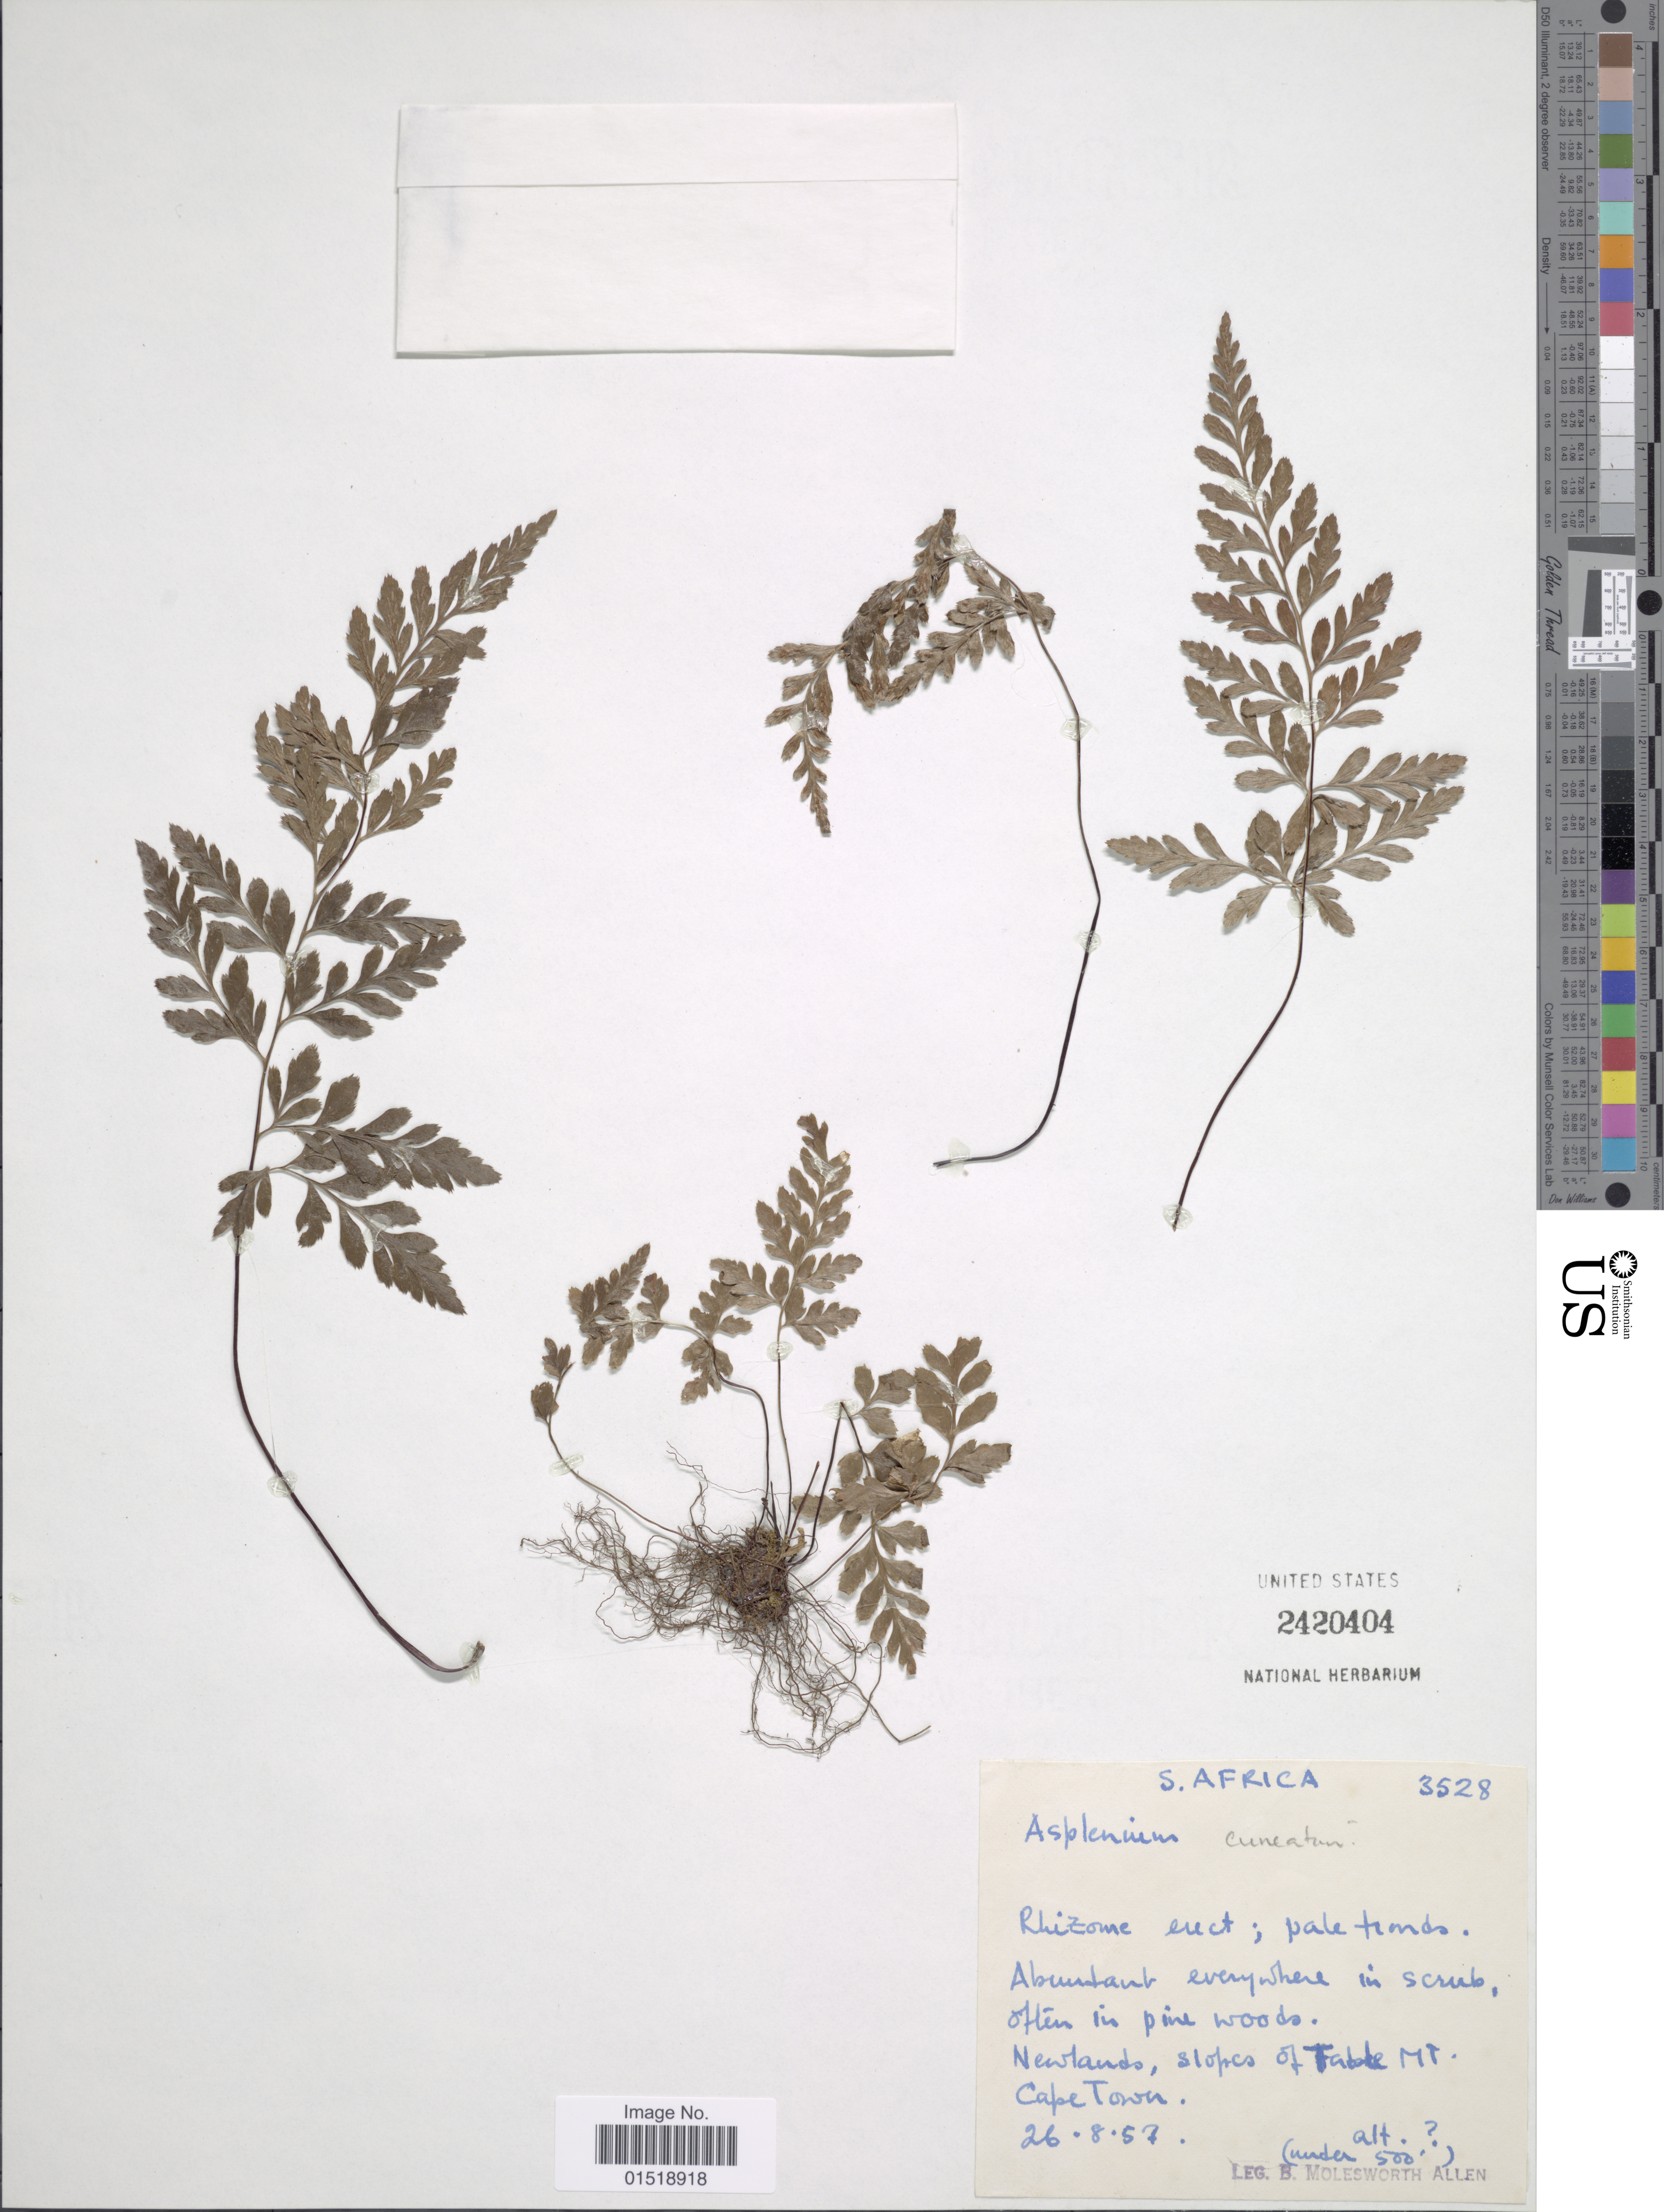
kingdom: Plantae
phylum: Tracheophyta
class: Polypodiopsida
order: Polypodiales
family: Aspleniaceae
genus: Asplenium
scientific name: Asplenium cuneatum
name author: Lam.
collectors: B. E. G. Molesworth-Allen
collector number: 3528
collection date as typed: Transcribed d/m/y: 26/8/57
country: South Africa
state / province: Western Cape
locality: Newlands, slopes of Table Mt., Cape Town.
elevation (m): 152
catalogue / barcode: US 2420404